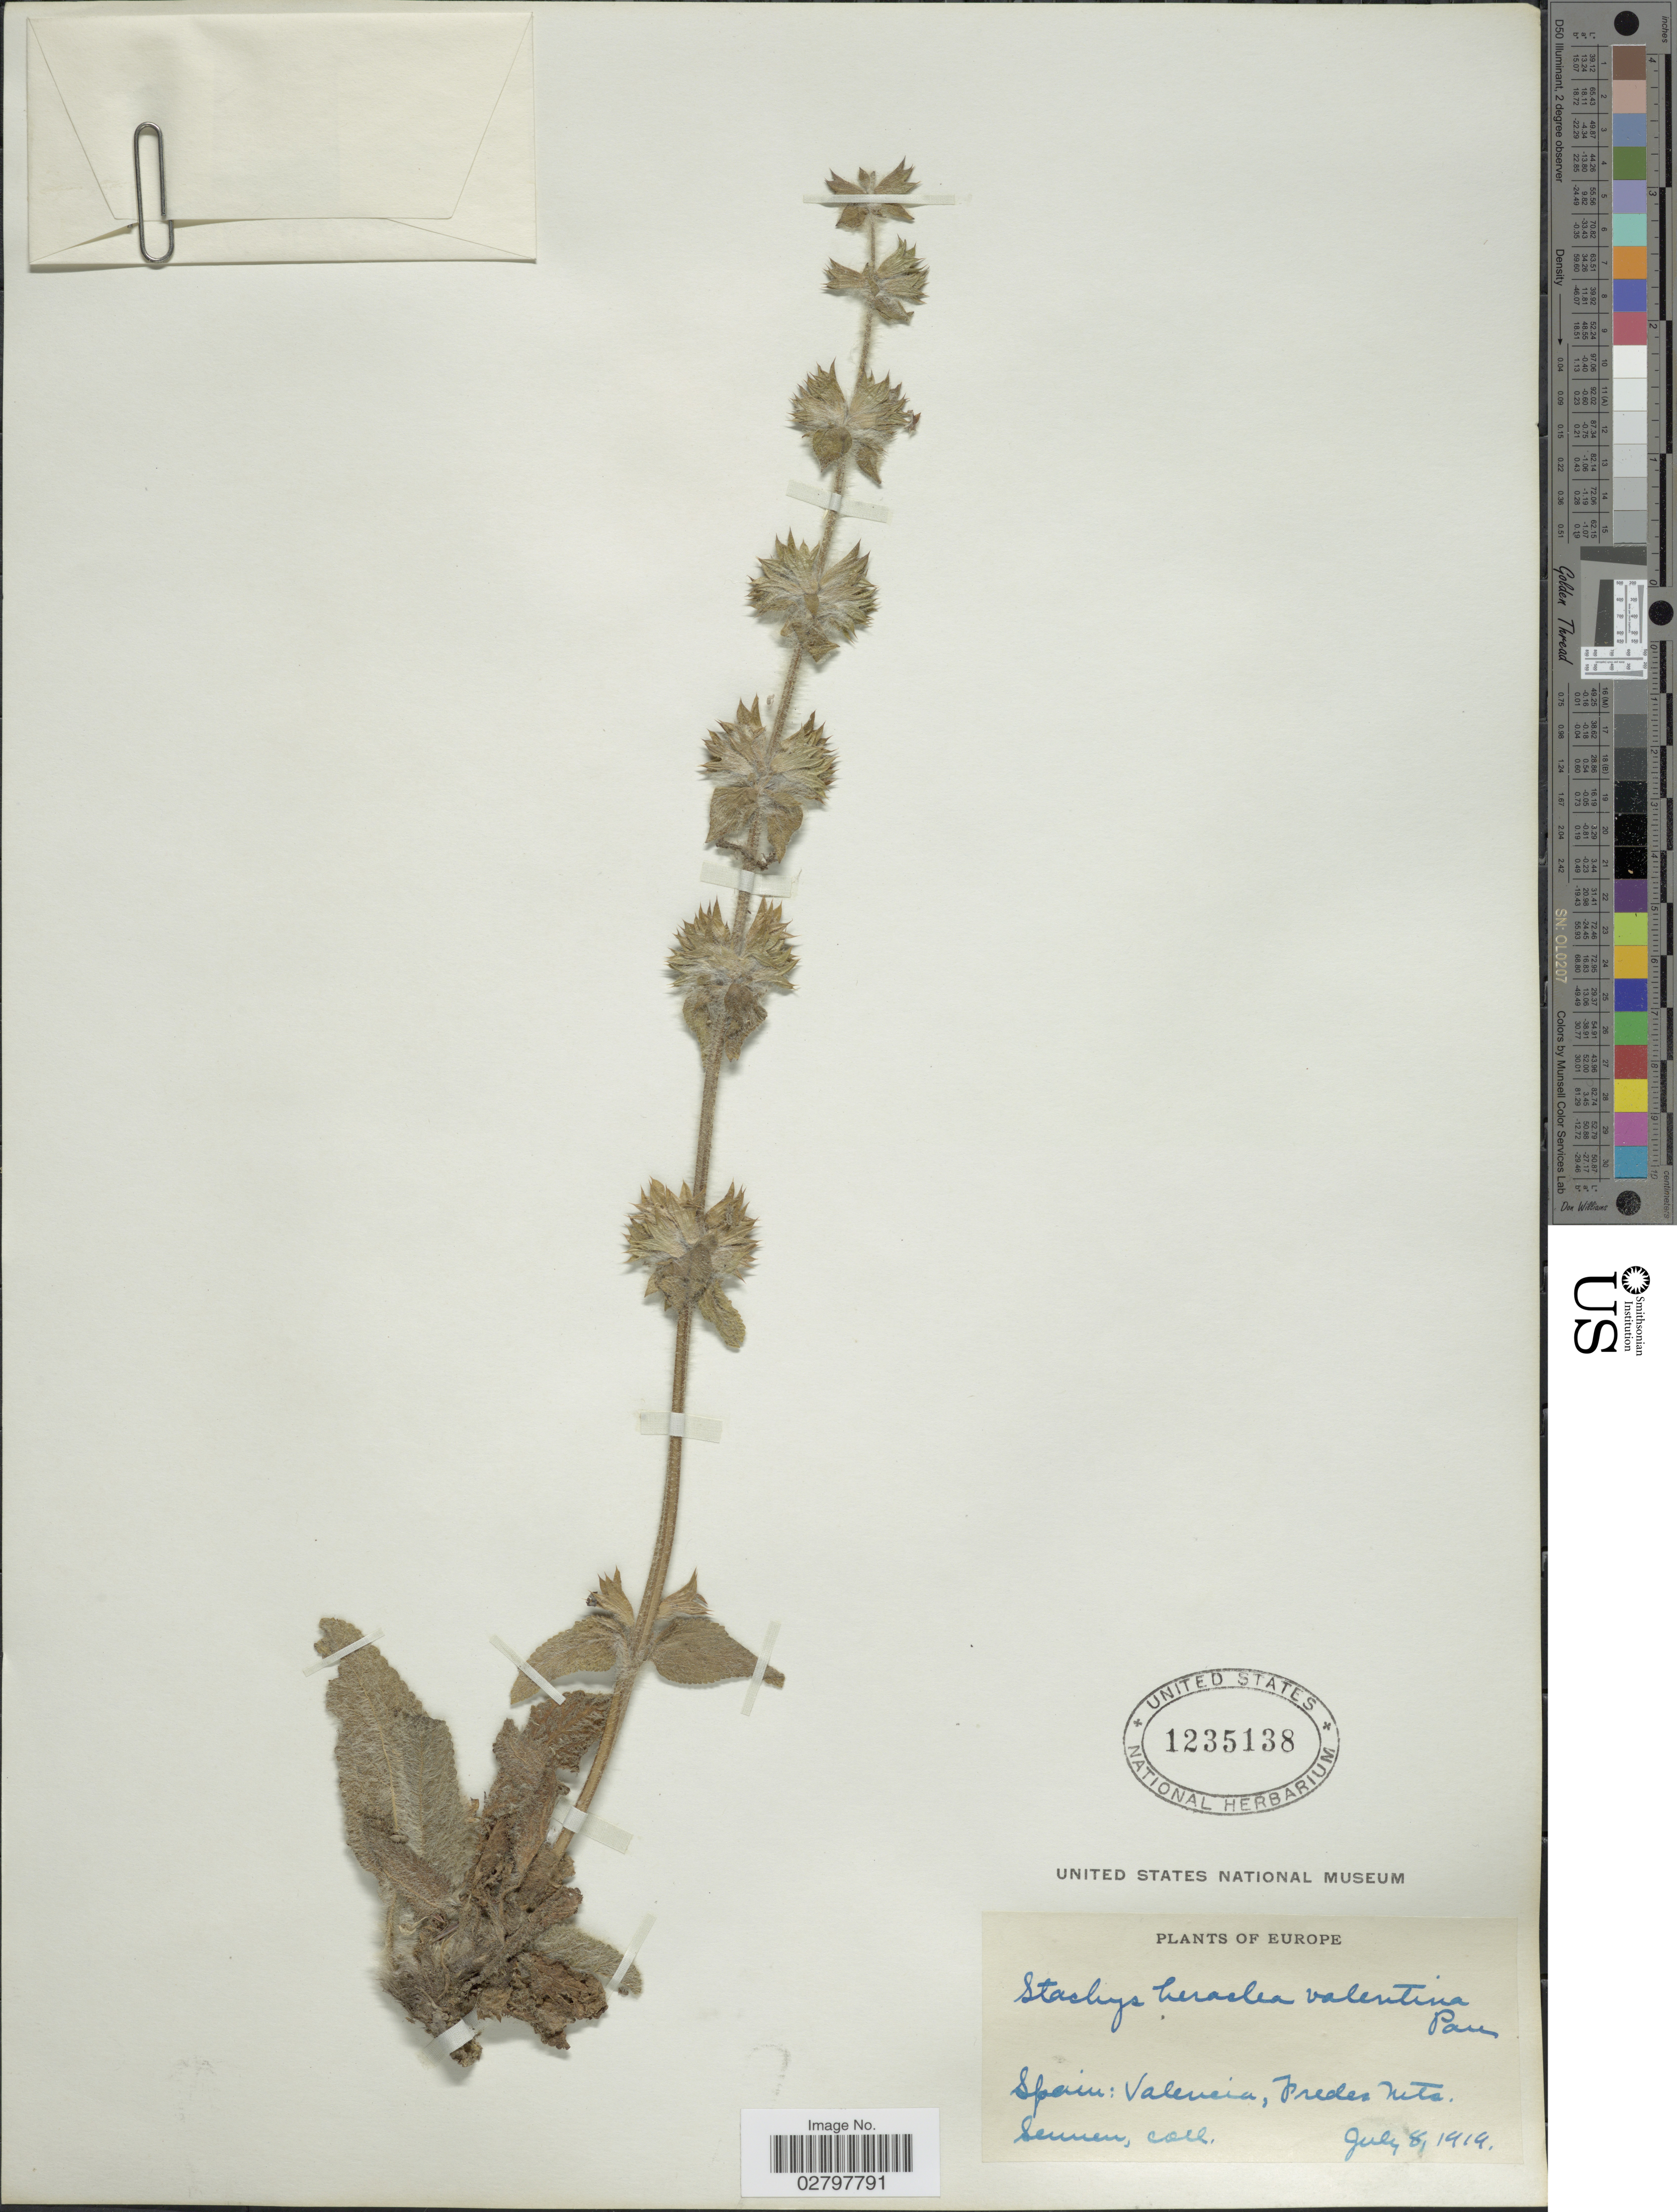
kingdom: Plantae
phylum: Tracheophyta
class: Magnoliopsida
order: Lamiales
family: Lamiaceae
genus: Stachys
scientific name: Stachys heraclea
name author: All.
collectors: E. Sennen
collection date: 1919-07-08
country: Spain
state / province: Valenciana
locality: Predes Mts.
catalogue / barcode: US 1235138